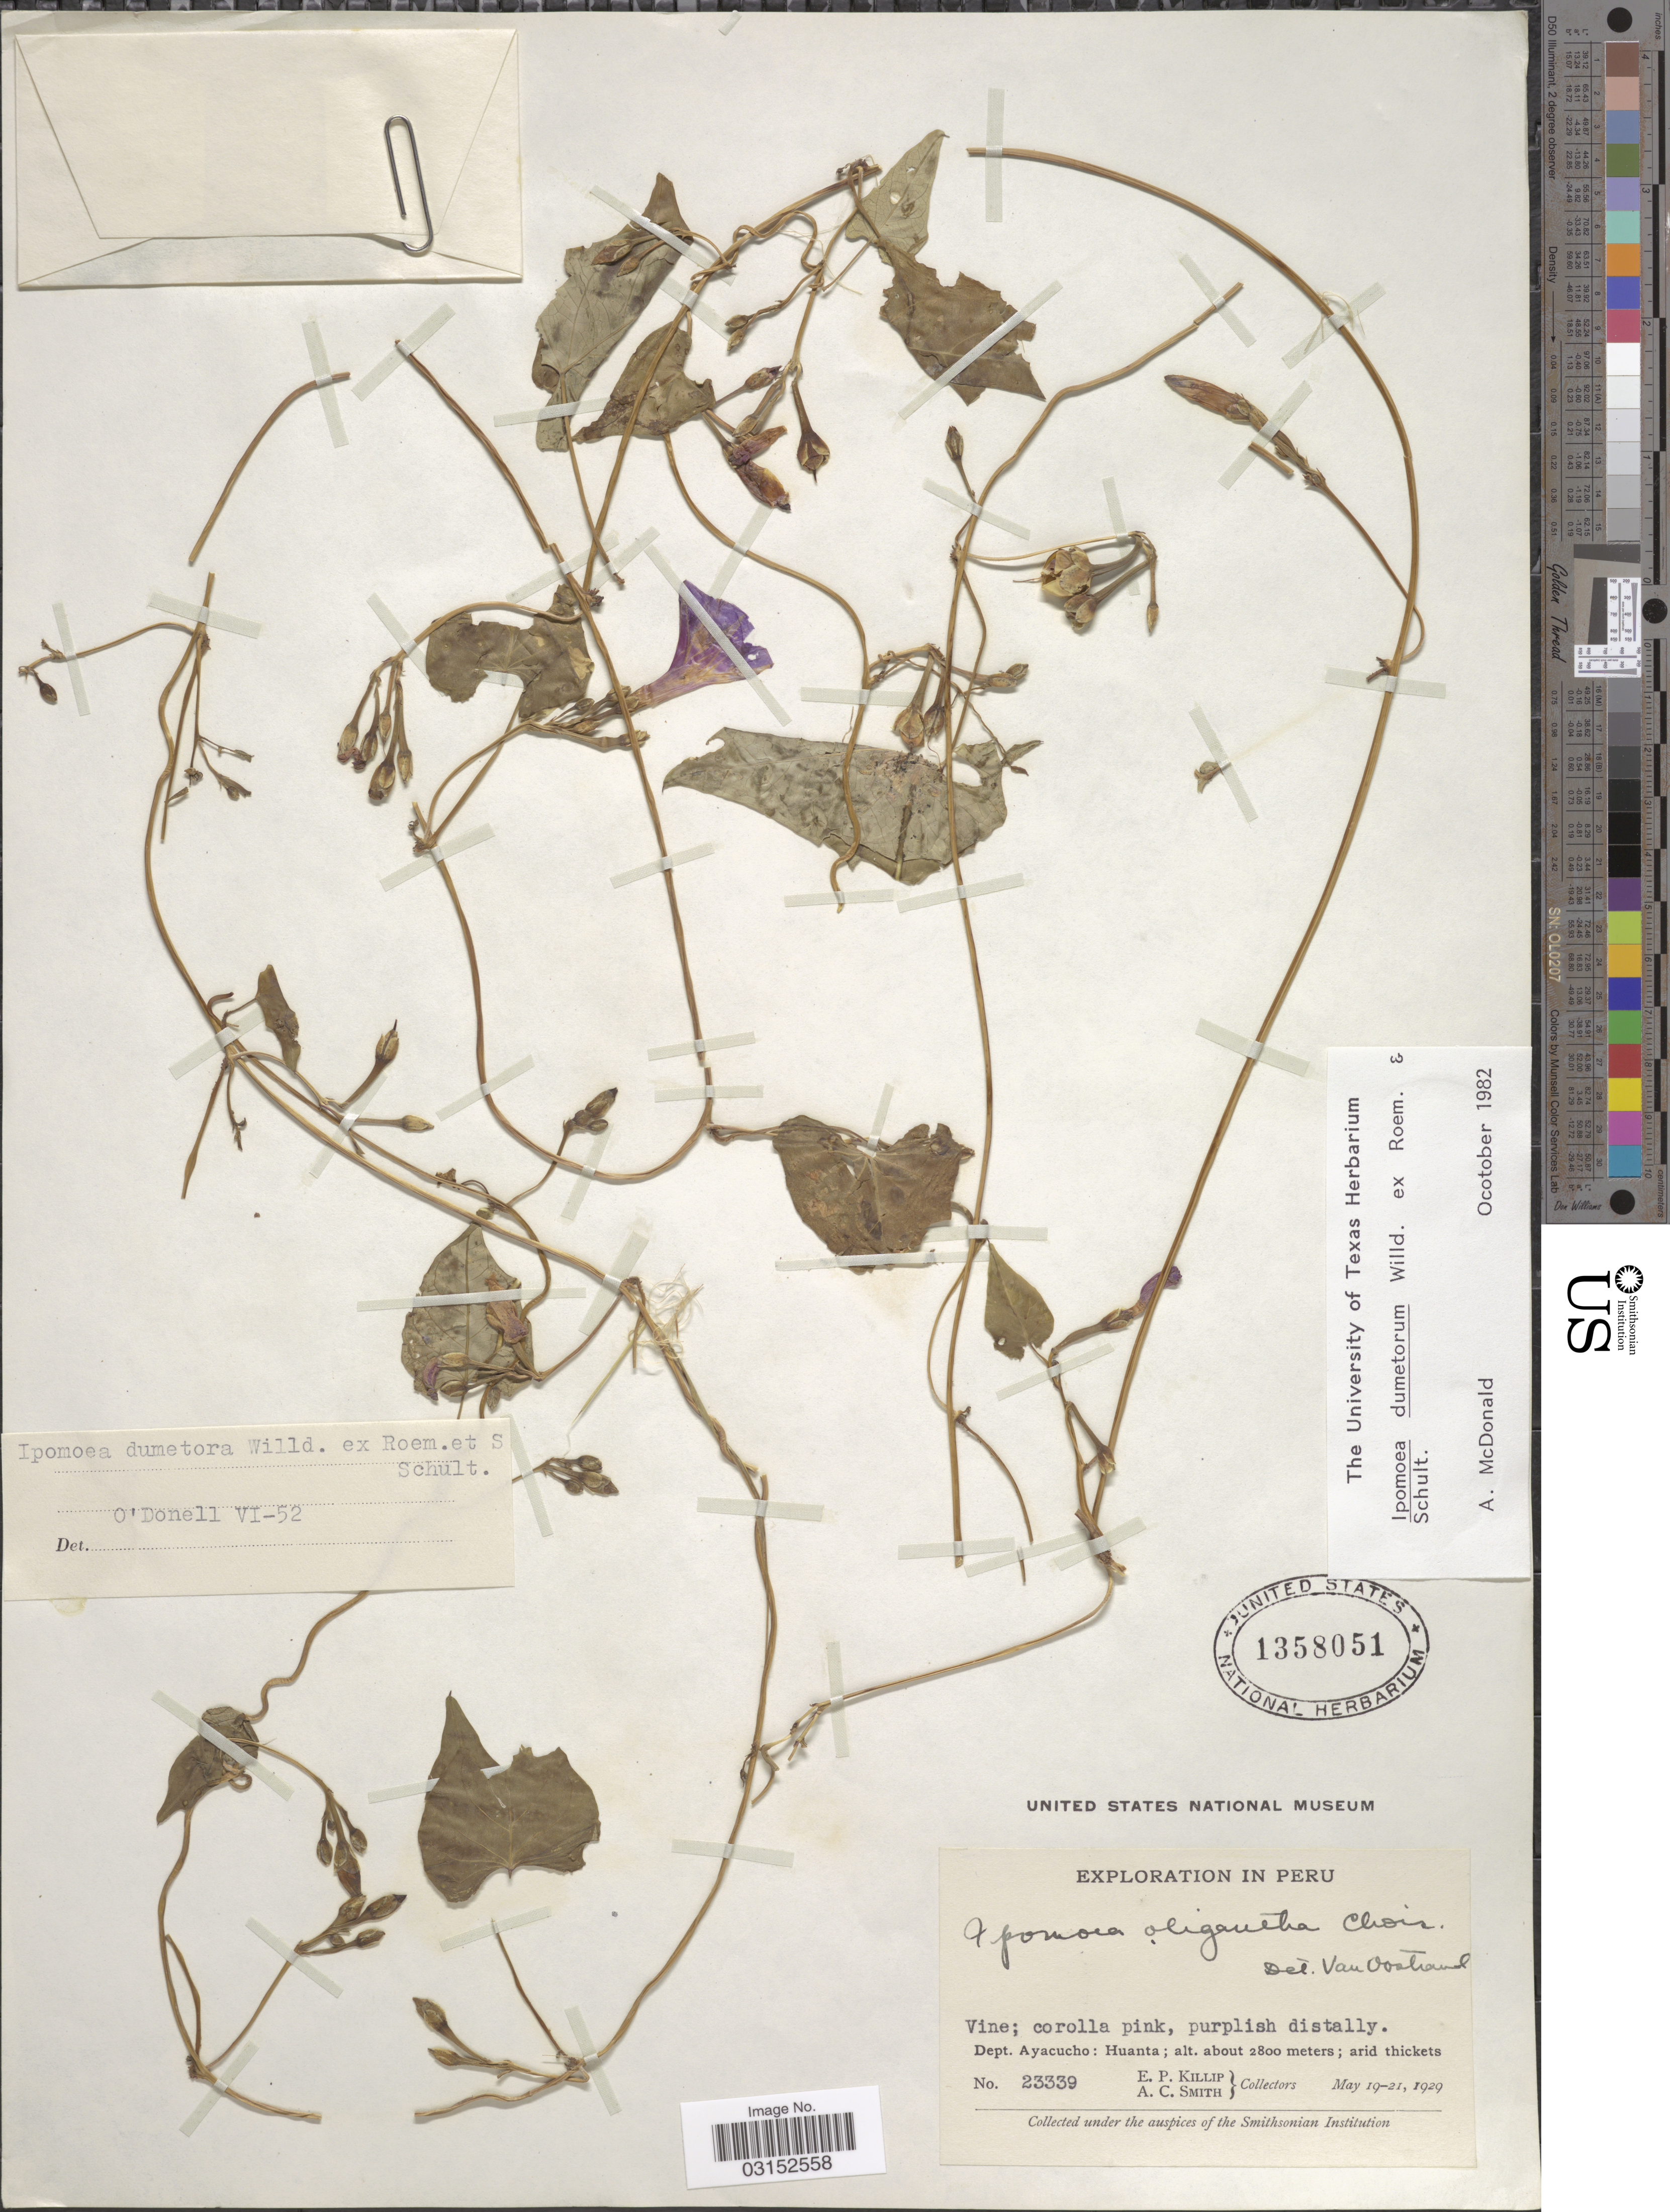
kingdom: Plantae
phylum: Tracheophyta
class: Magnoliopsida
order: Solanales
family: Convolvulaceae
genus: Ipomoea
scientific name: Ipomoea dumetorum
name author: Willd.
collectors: E. P. Killip & A. C. Smith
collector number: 23339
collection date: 1929-05-19/1929-05-21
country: Peru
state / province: Ayacucho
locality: Dept. Ayacucho: Huanta.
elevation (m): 2800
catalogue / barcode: US 1358051